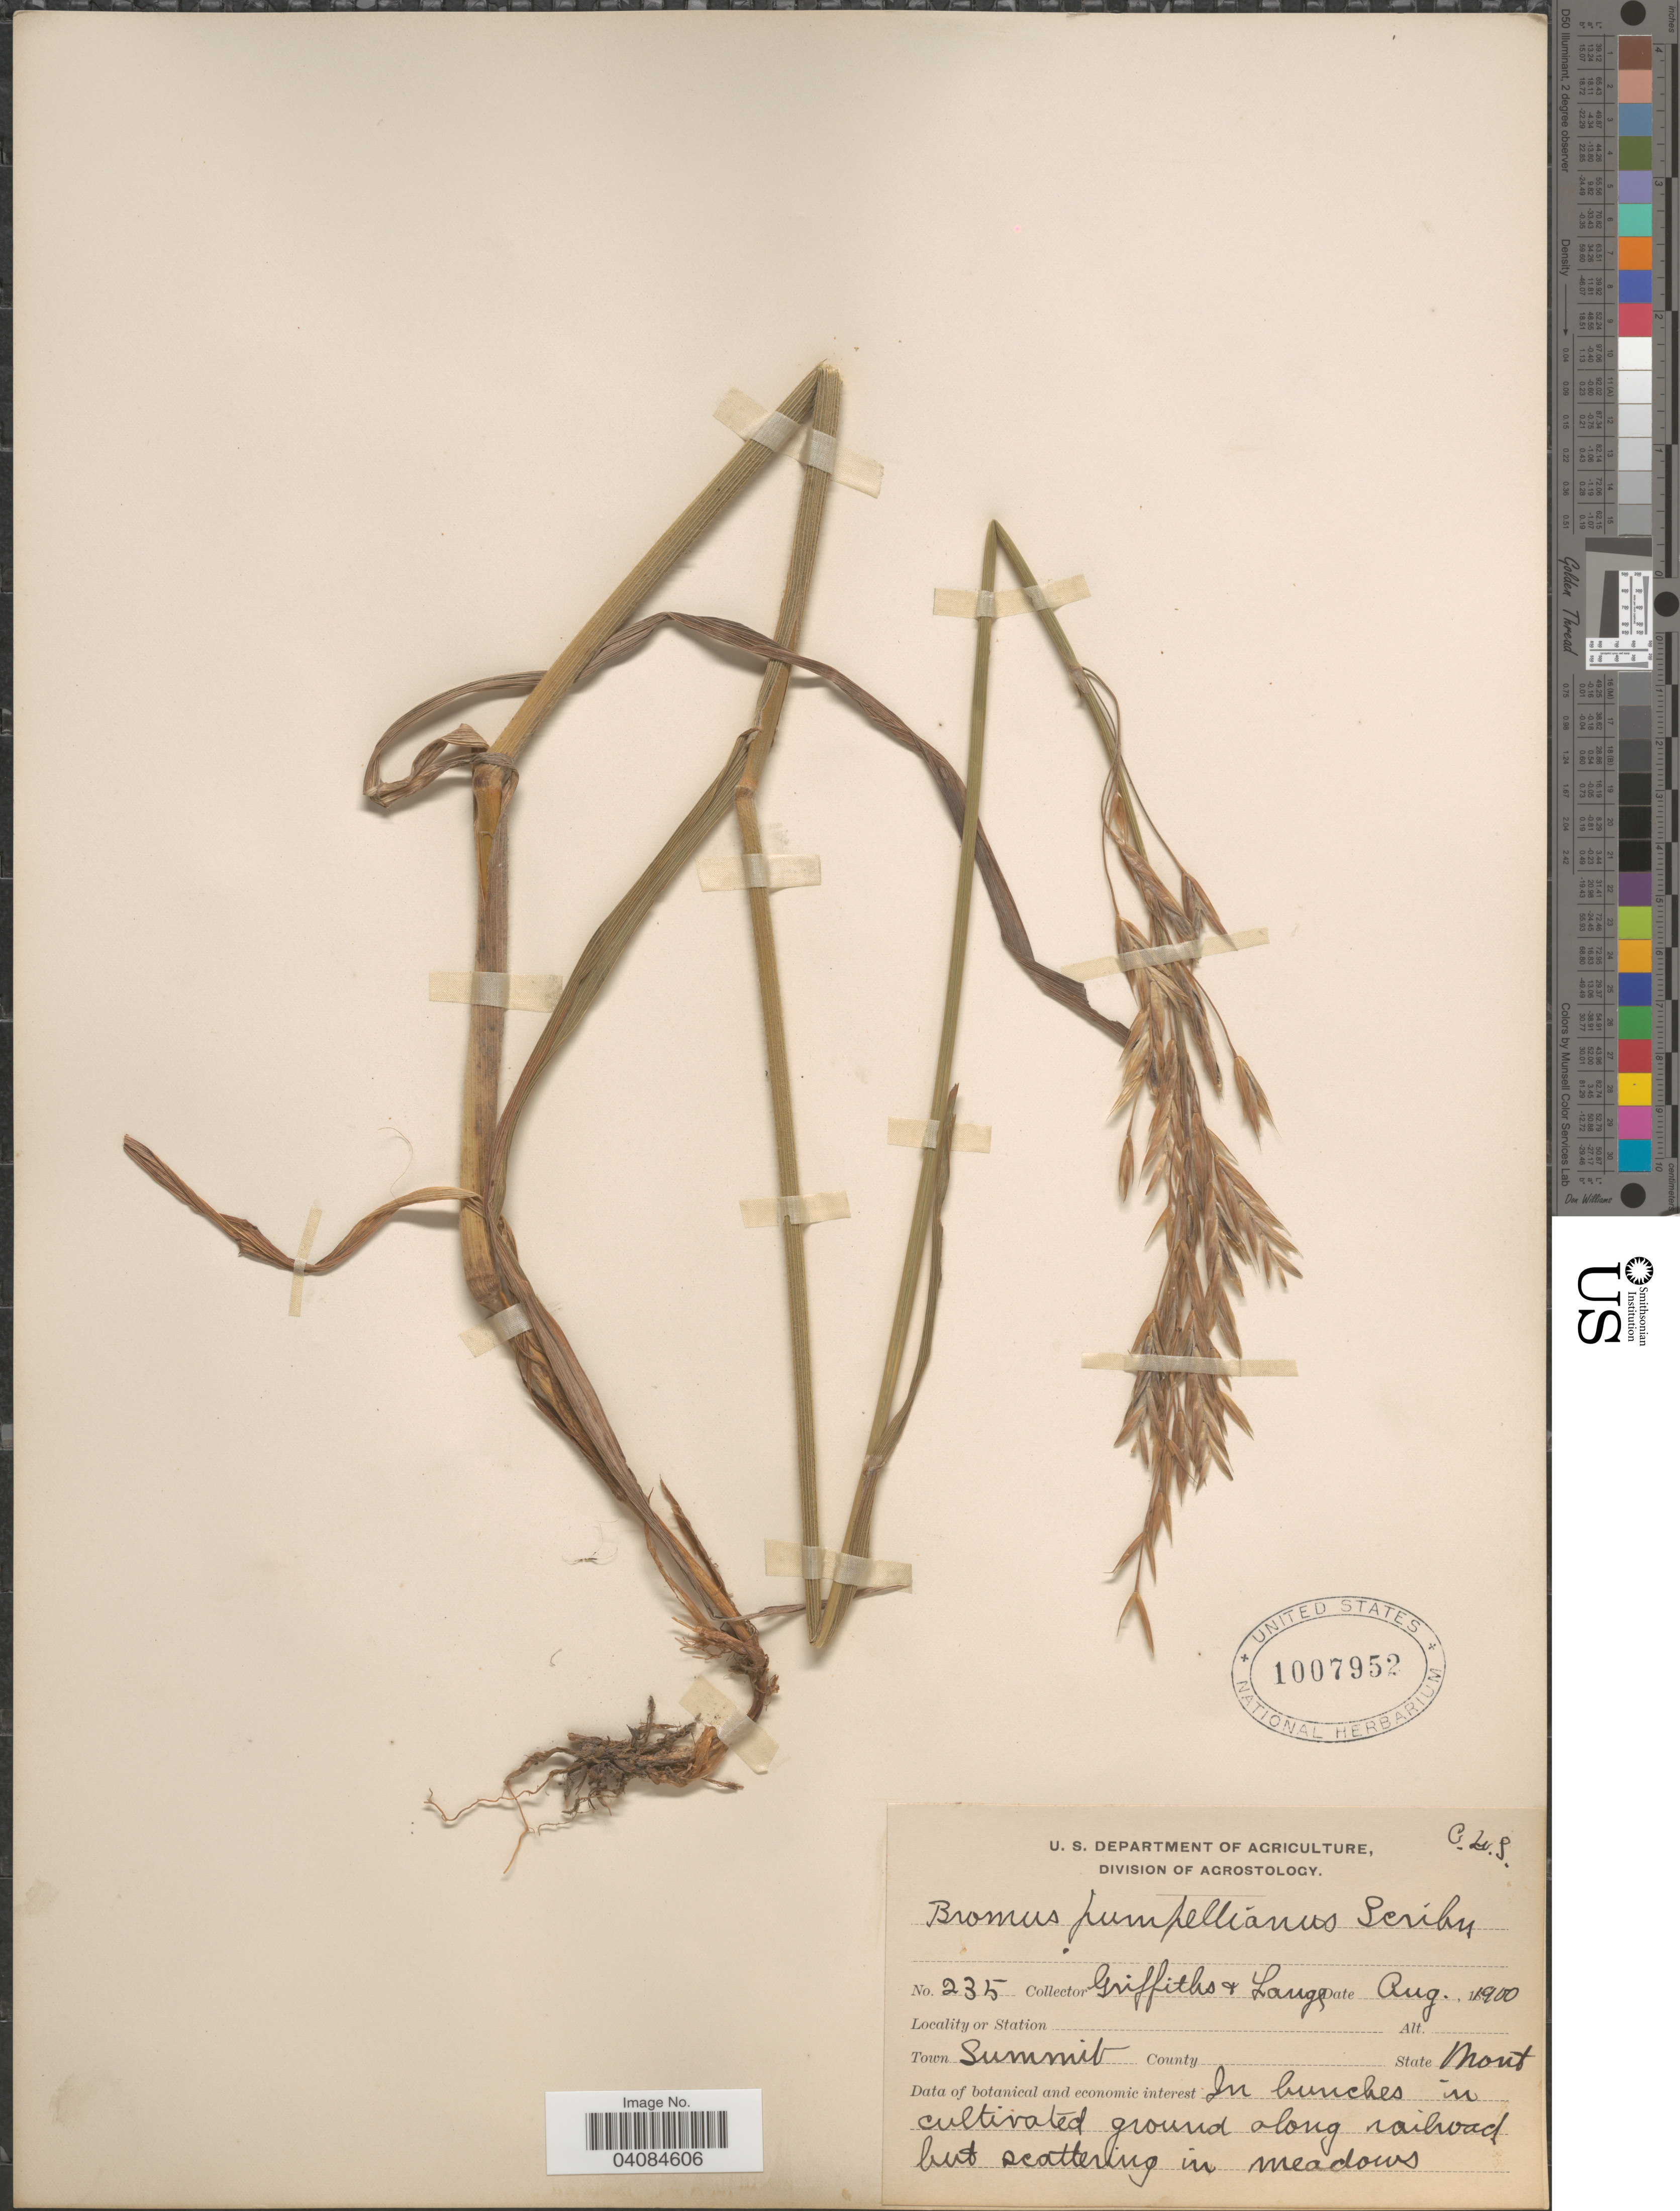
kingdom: Plantae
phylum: Tracheophyta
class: Liliopsida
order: Poales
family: Poaceae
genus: Bromus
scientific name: Bromus pumpellianus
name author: Scribn.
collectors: -- Griffiths & -- Lange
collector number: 235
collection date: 1900-08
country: United States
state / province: Montana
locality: Town Summit. In cultivated ground along railroad.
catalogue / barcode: US 1007952